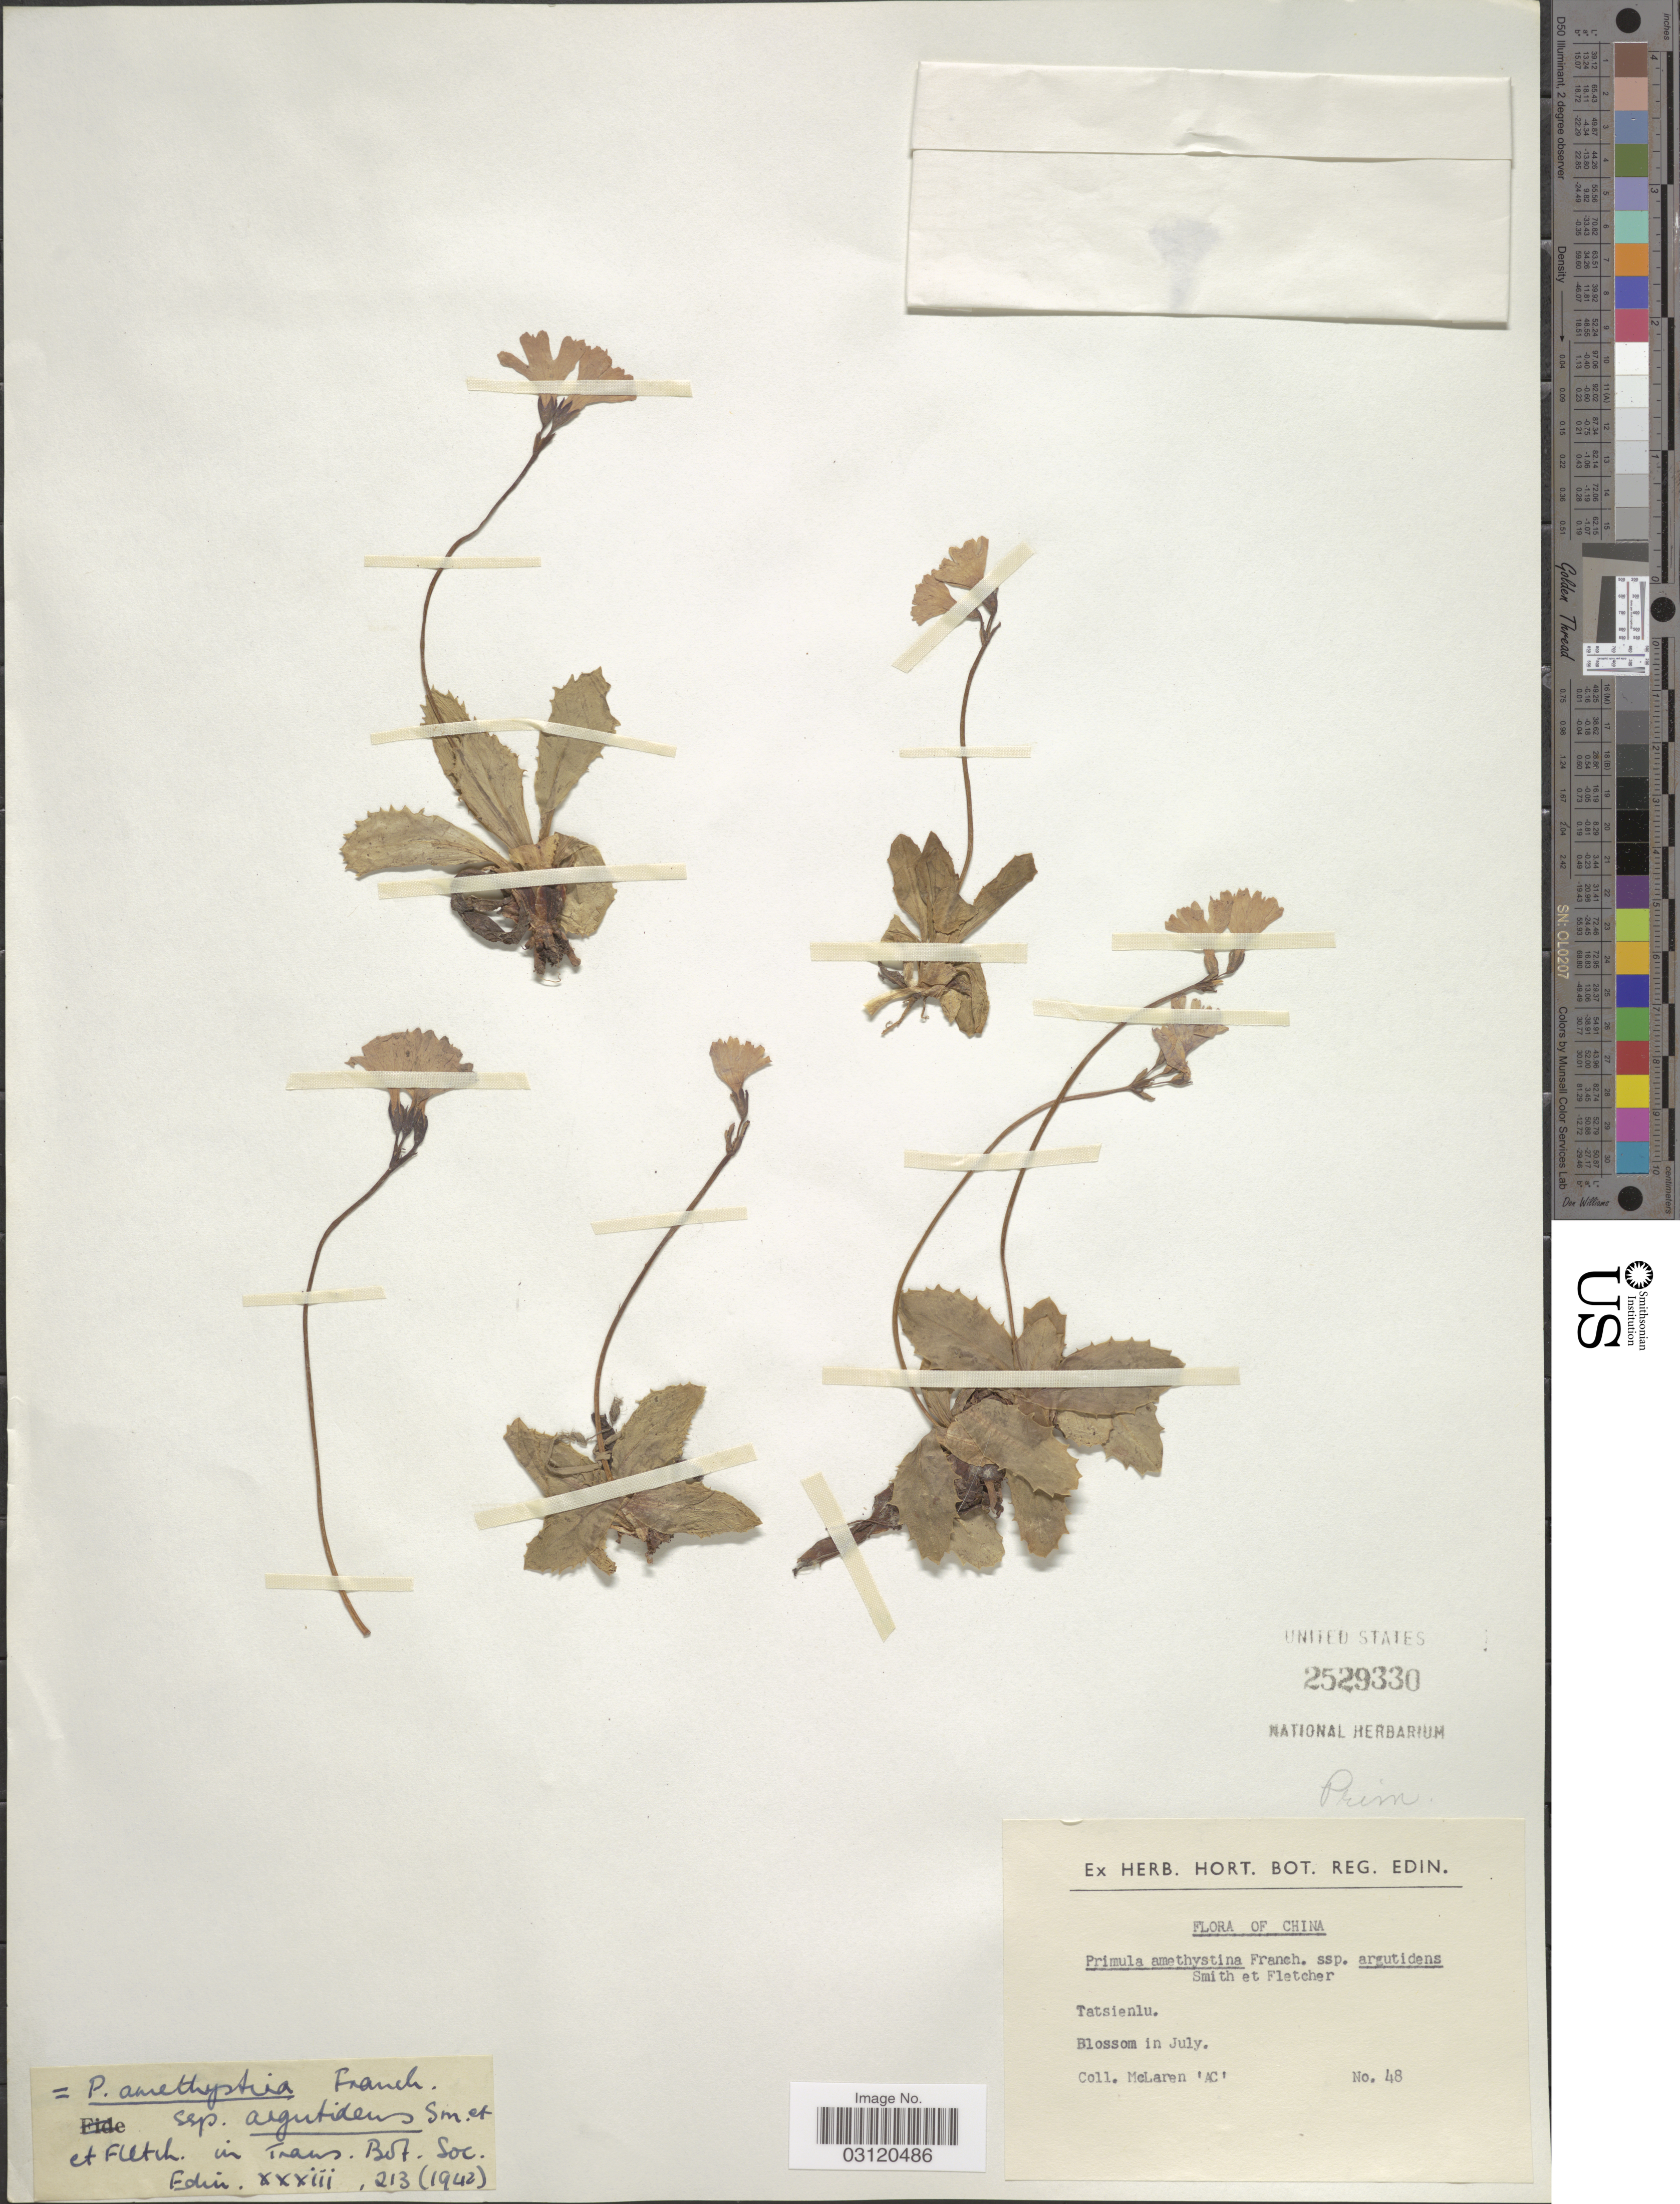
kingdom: Plantae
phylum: Tracheophyta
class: Magnoliopsida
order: Ericales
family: Primulaceae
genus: Primula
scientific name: Primula amethystina subsp. argutidens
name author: (Franch.) W.W. Sm. & H.R. Fletcher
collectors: McLaren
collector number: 48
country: China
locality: Tatsienlu.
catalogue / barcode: US 2529330